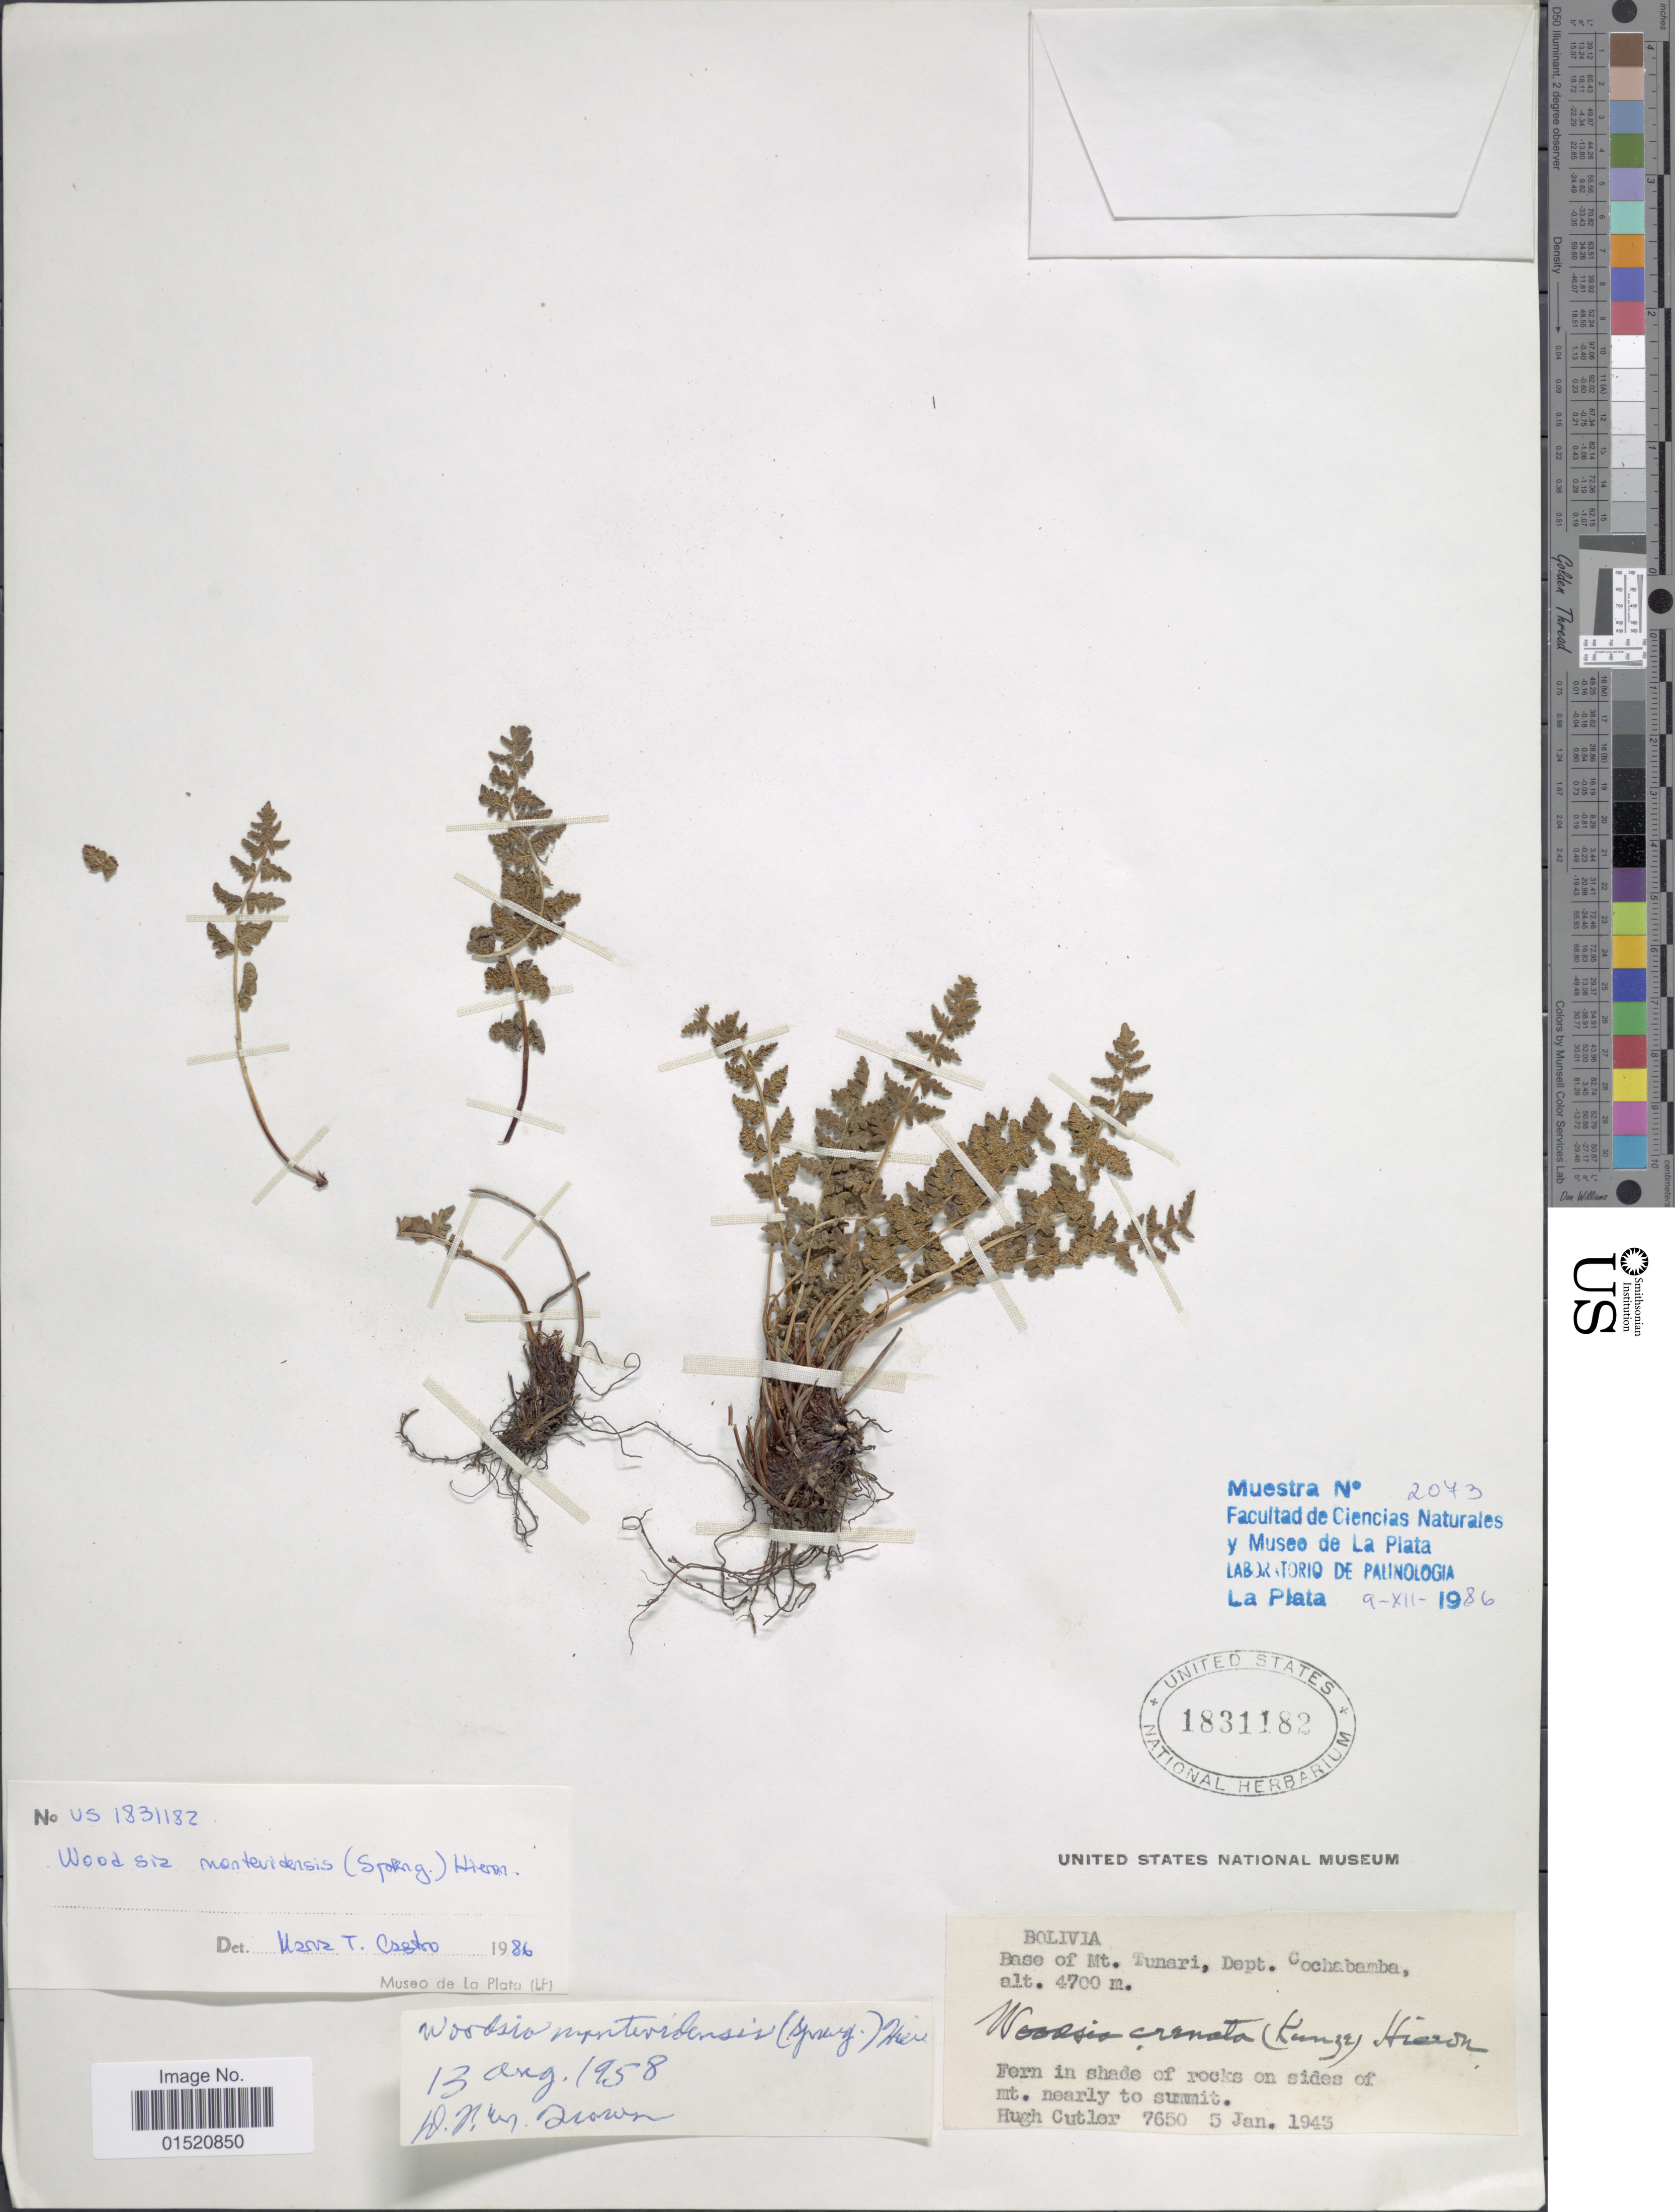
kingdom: Plantae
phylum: Tracheophyta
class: Polypodiopsida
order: Polypodiales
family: Woodsiaceae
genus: Woodsia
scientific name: Woodsia montevidensis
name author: (Spreng.) Hieron.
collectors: H. C. Cutler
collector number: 7650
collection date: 1943-01-05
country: Bolivia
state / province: Cochabamba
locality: Base of Mt Tunari, Dept. Cochambamba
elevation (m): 4700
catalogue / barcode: US 1831182